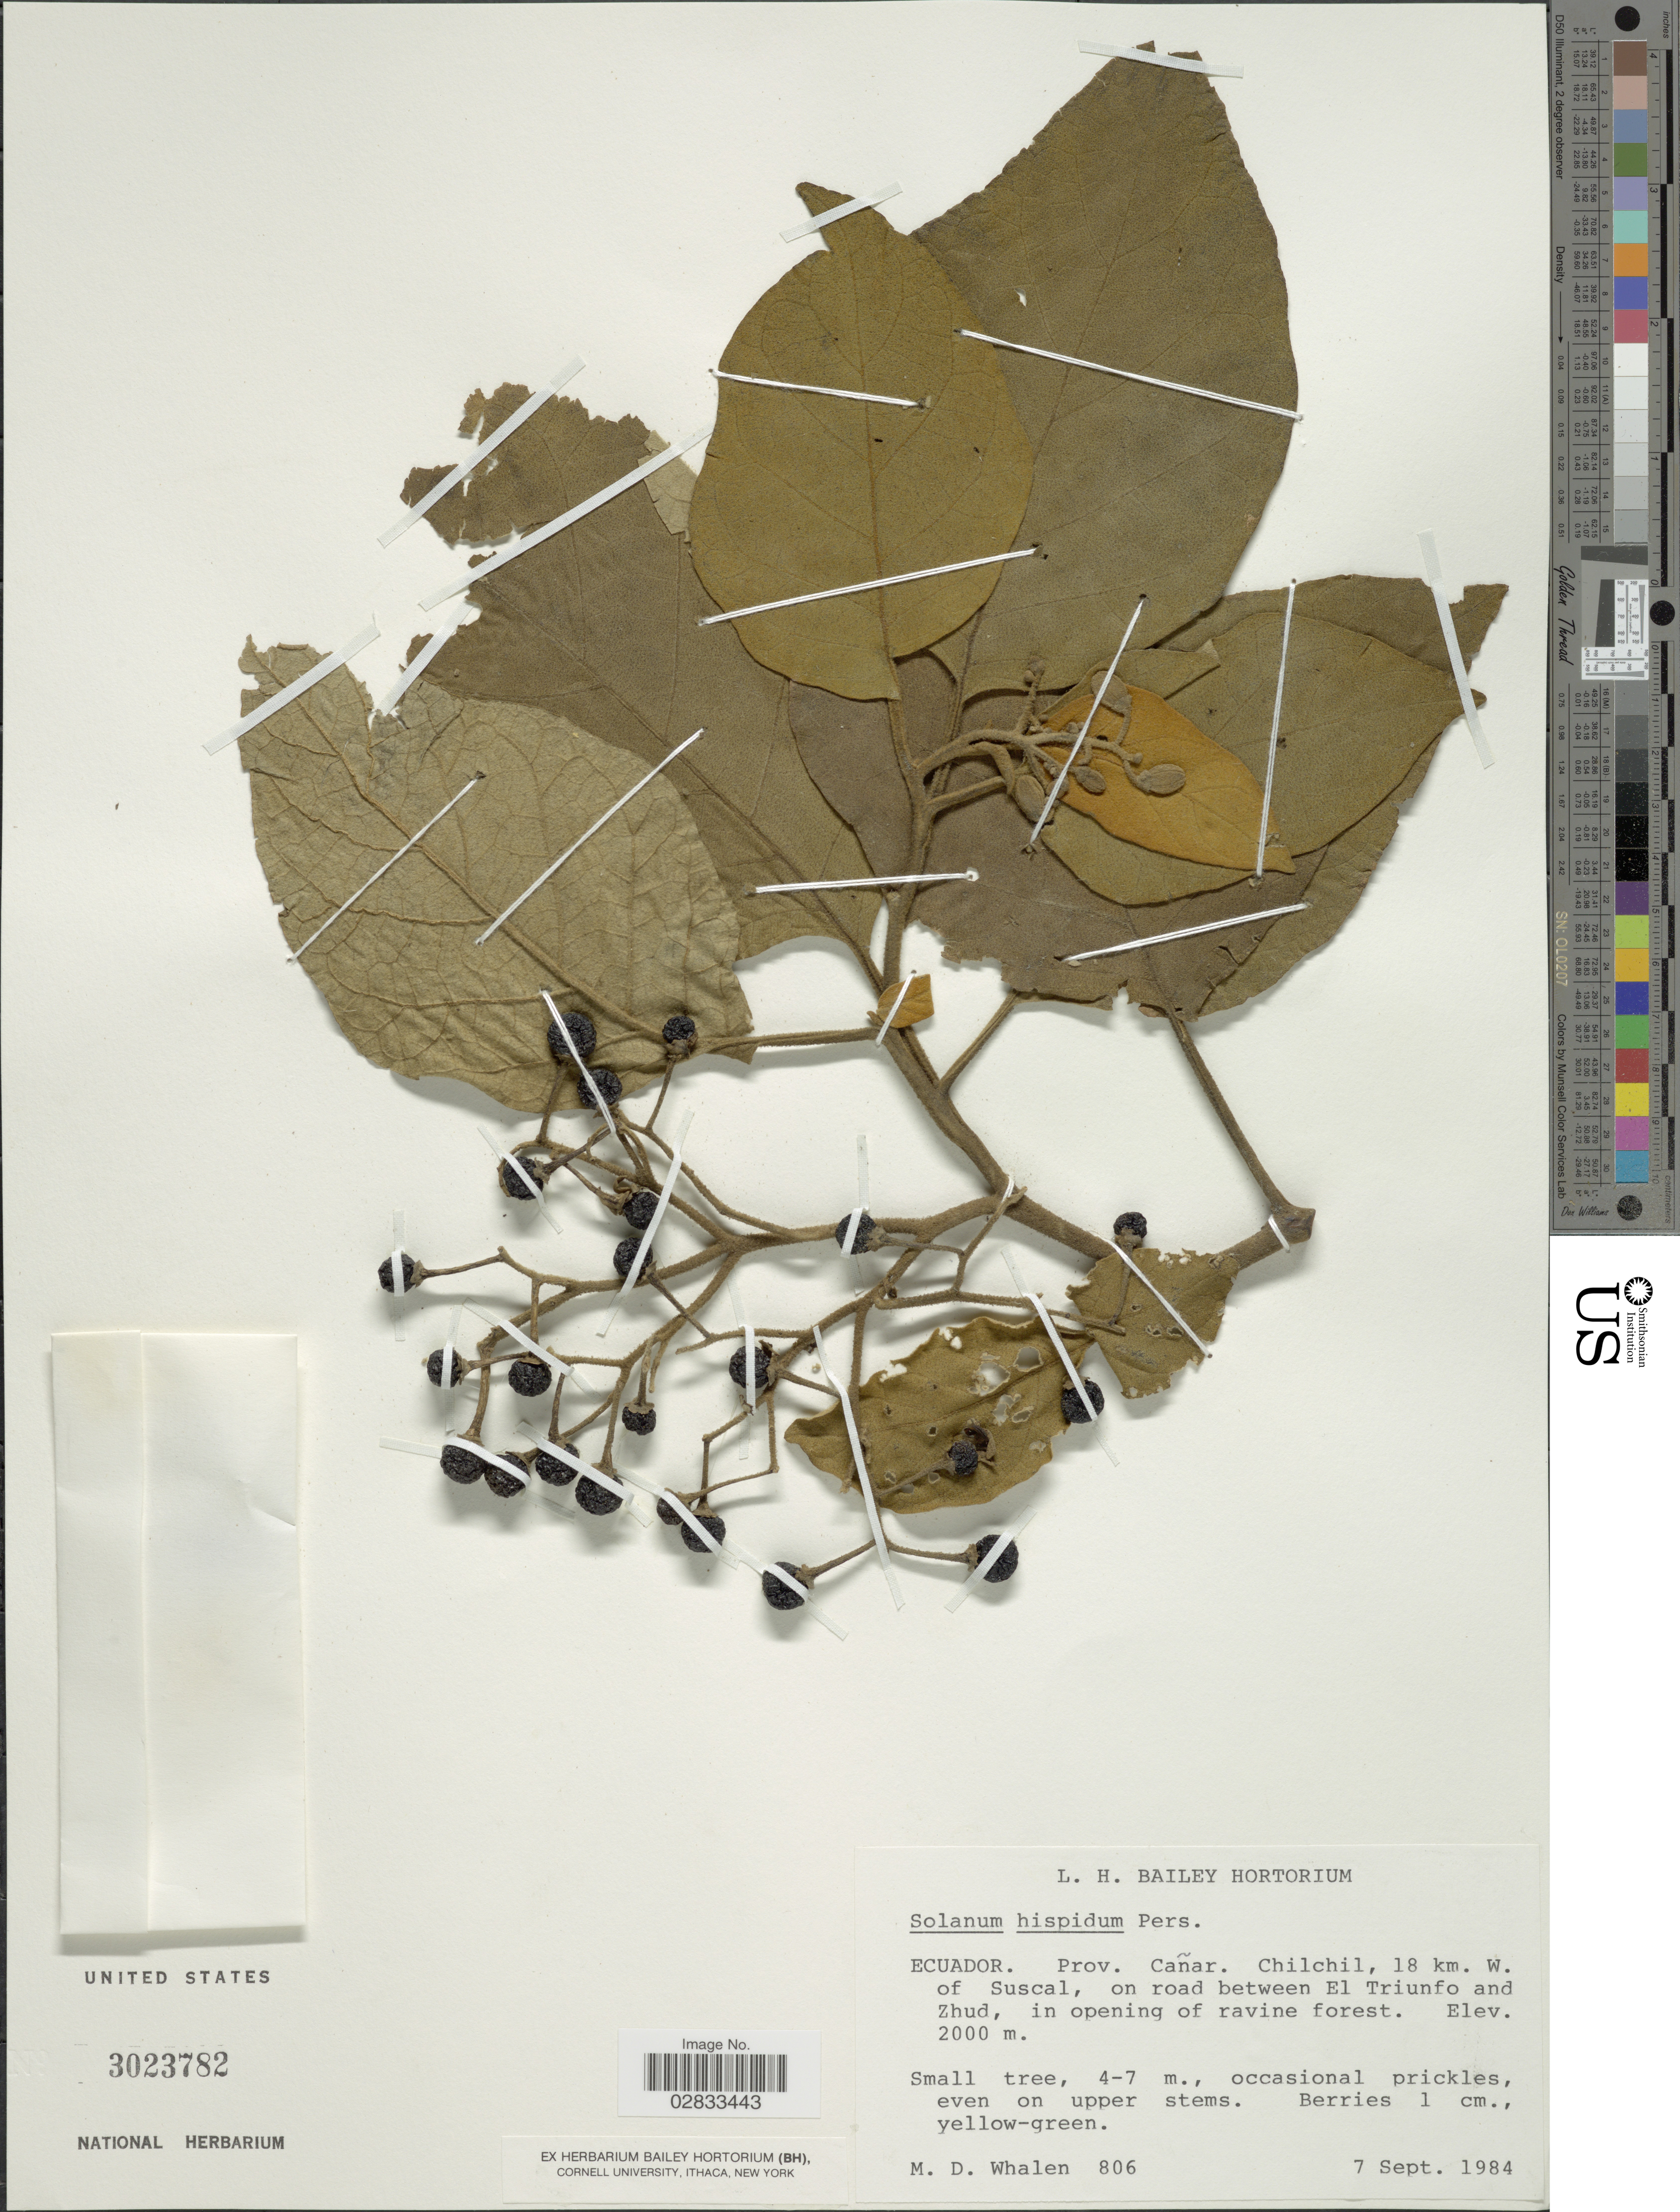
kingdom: Plantae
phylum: Tracheophyta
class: Magnoliopsida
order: Solanales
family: Solanaceae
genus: Solanum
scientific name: Solanum hispidum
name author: Pers.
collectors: M. Whalen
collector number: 806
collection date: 1984-09-07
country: Ecuador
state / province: Cañar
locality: Prov. Cañar. Chilchil, 18 km. W. of Suscal, on road between El Triunfo and Zhud.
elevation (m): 2000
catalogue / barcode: US 3023782